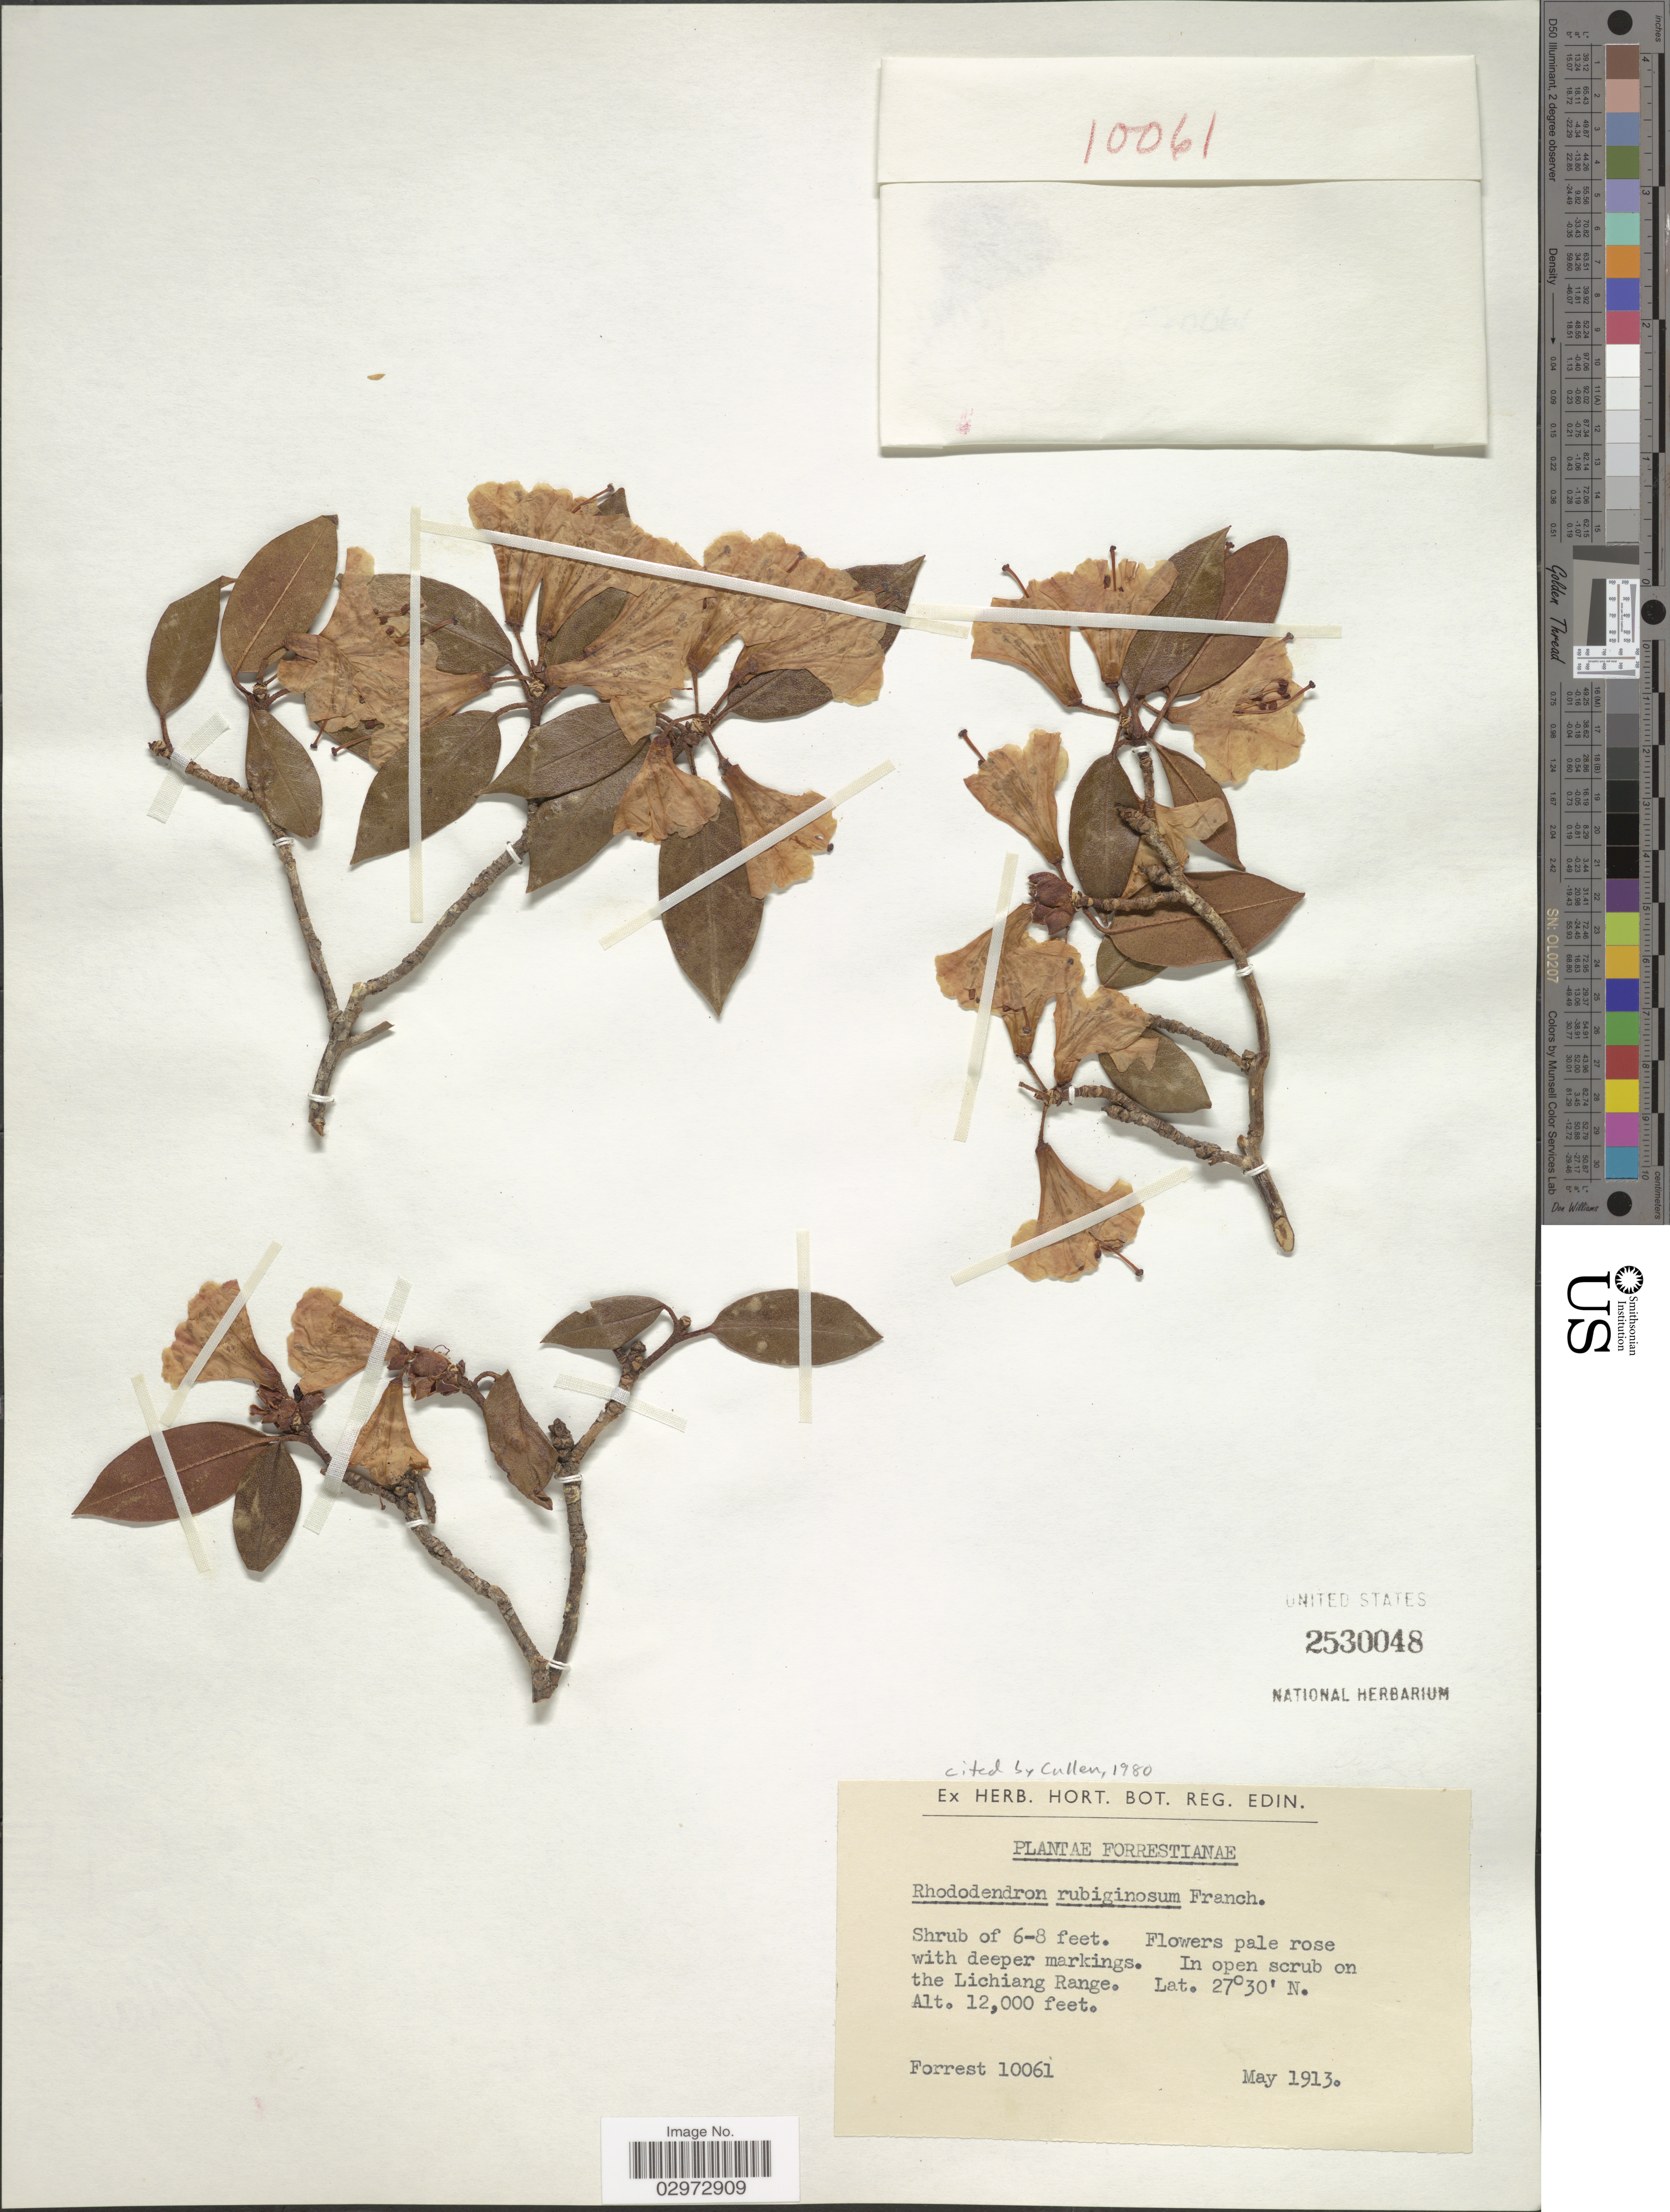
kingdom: Plantae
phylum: Tracheophyta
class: Magnoliopsida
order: Ericales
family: Ericaceae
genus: Rhododendron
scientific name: Rhododendron rubiginosum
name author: Franch.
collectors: -. Forrest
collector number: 10061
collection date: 1913-05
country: China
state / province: Yunnan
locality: In open scrub on the Lichiang Range.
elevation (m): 3658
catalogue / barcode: US 2530048